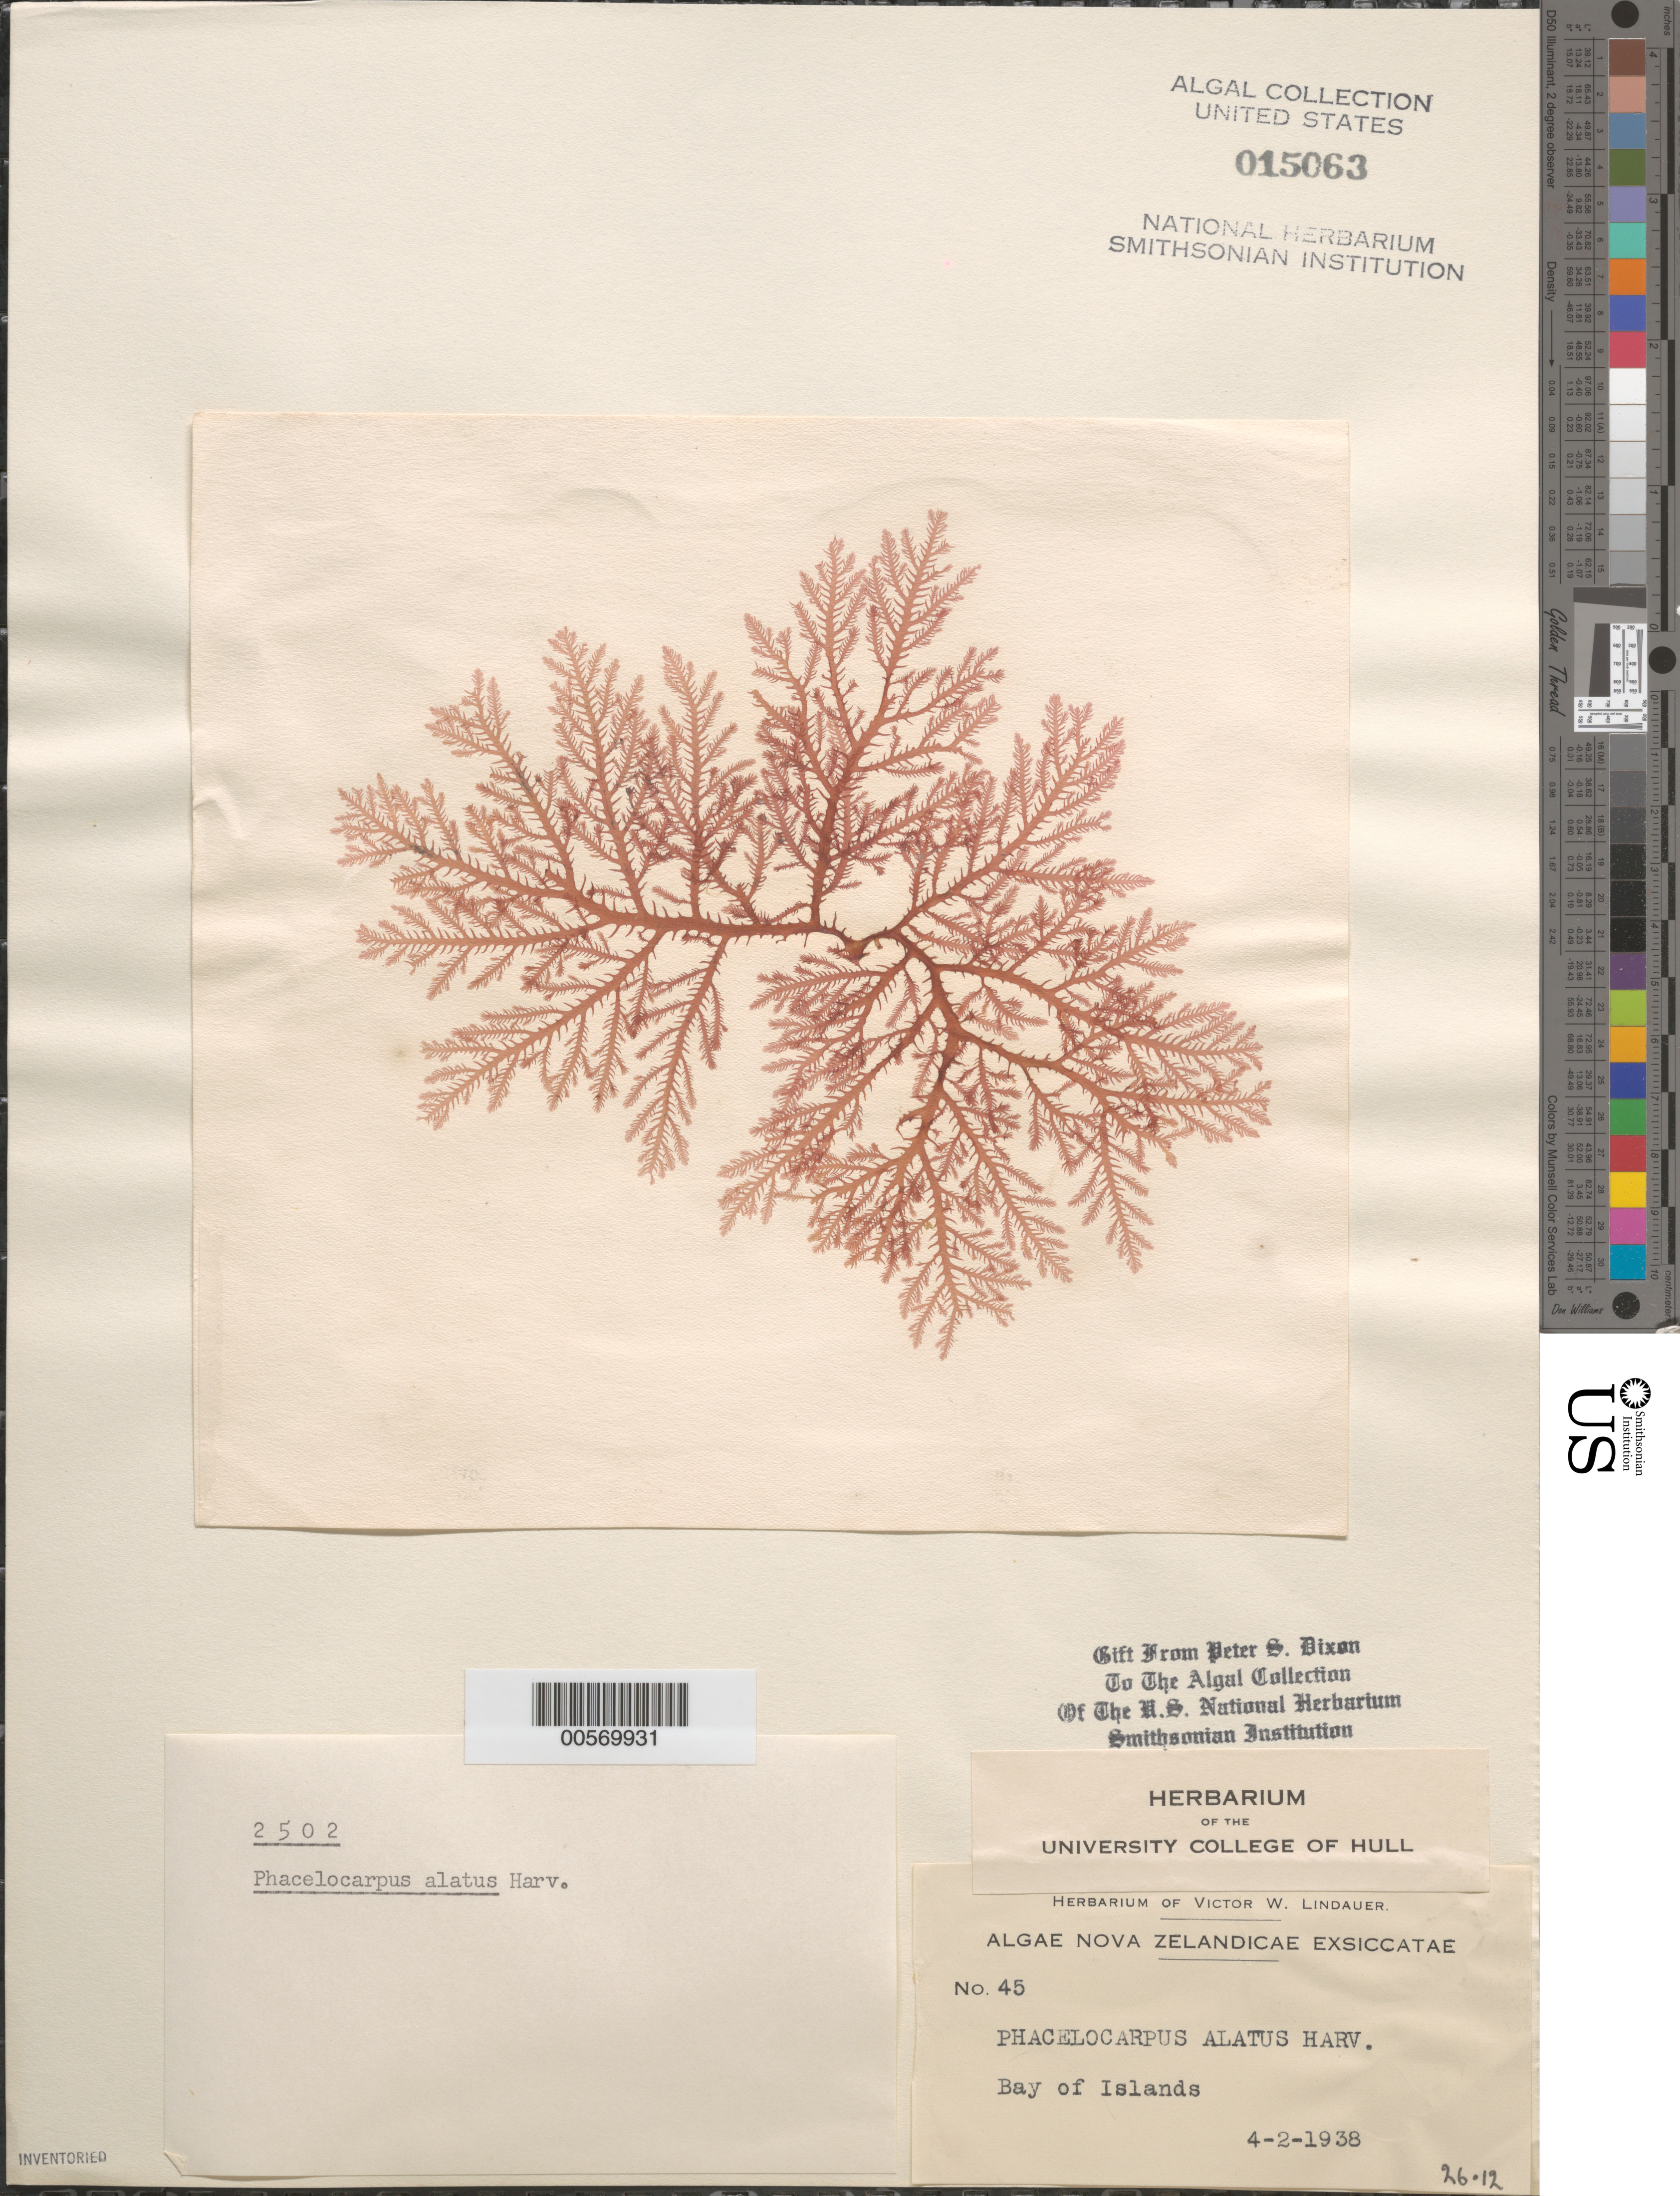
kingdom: Plantae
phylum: Rhodophyta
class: Florideophyceae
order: Gigartinales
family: Phacelocarpaceae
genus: Phacelocarpus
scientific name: Phacelocarpus alatus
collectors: V. Lindauer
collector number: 45 & PSD 2502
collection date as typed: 04 Feb 1938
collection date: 1938-02-04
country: New Zealand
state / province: Northland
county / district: Far North District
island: North Island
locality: Bay of Islands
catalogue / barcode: US 15063